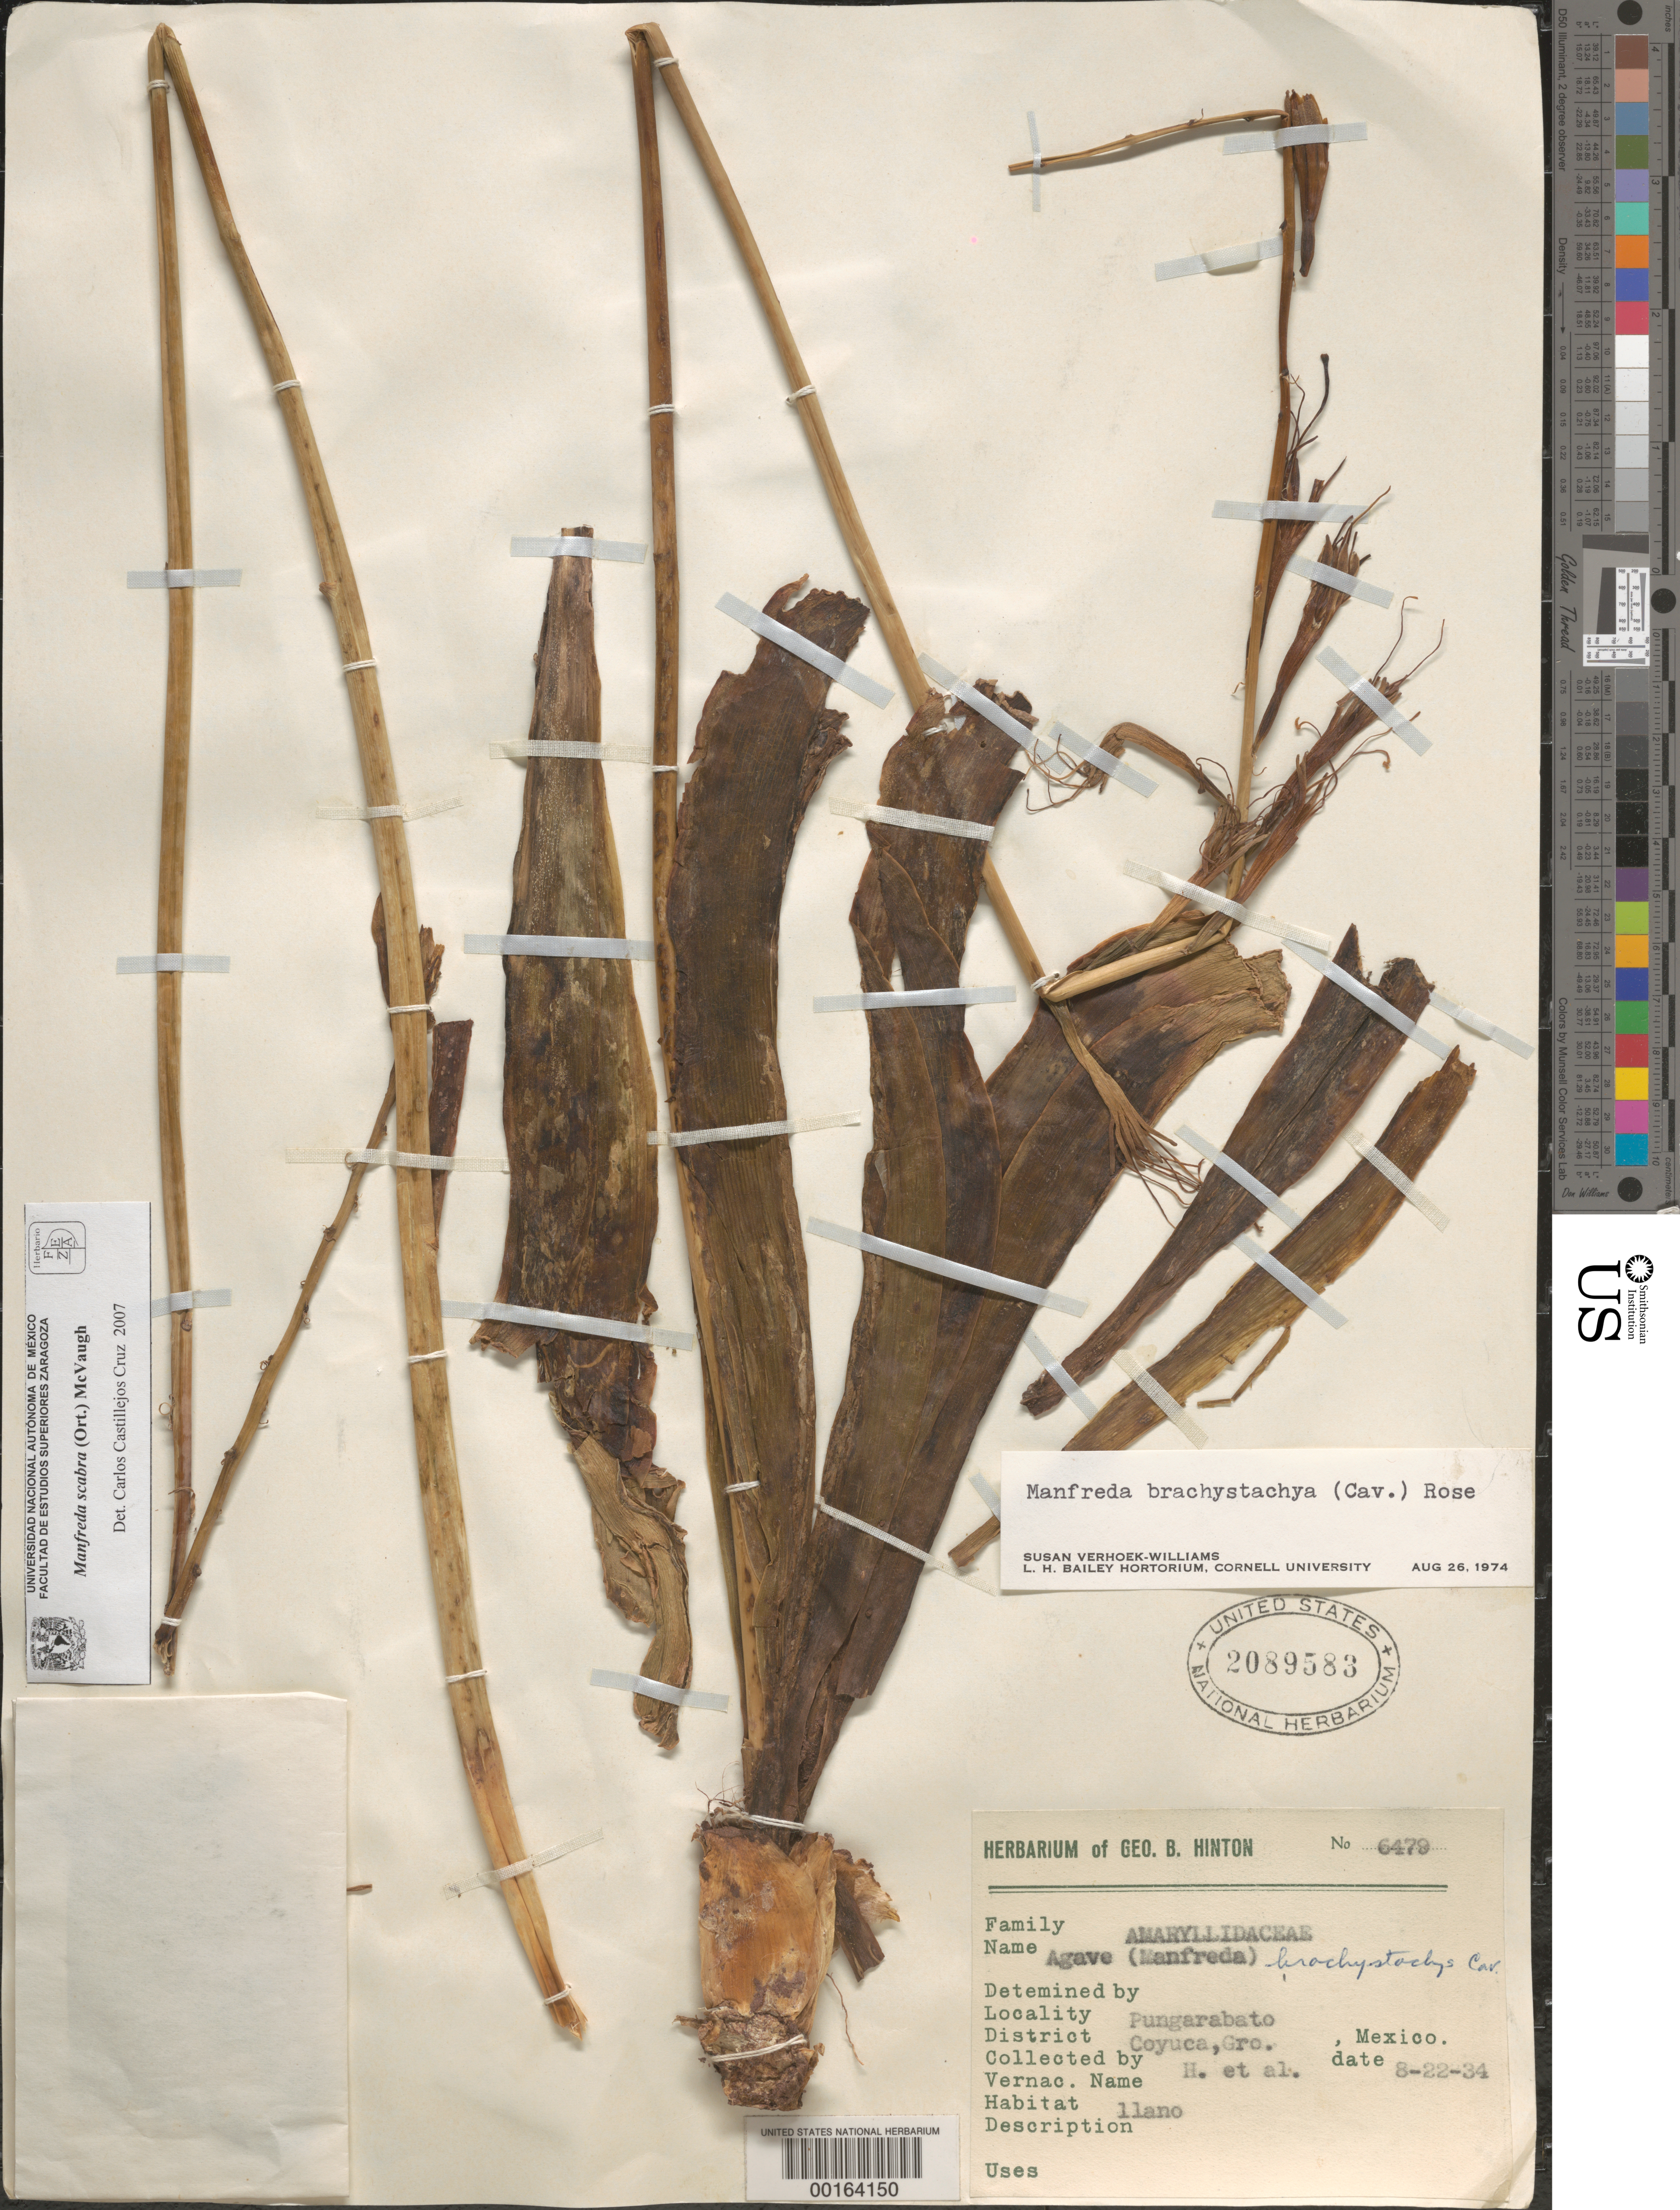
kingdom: Plantae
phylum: Tracheophyta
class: Liliopsida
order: Asparagales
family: Asparagaceae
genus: Manfreda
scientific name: Manfreda scabra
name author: (Ortega) McVaugh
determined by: Castillejos-Cruz, C.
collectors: G. B. Hinton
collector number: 6479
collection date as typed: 22 Aug 1934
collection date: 1934-08-22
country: Mexico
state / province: Guerrero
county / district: Coyuca De Benítez / Coyuca De Catalán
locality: Coyuca mun. (?), Pungarabato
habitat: Plain, flat ground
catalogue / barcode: US 2089583